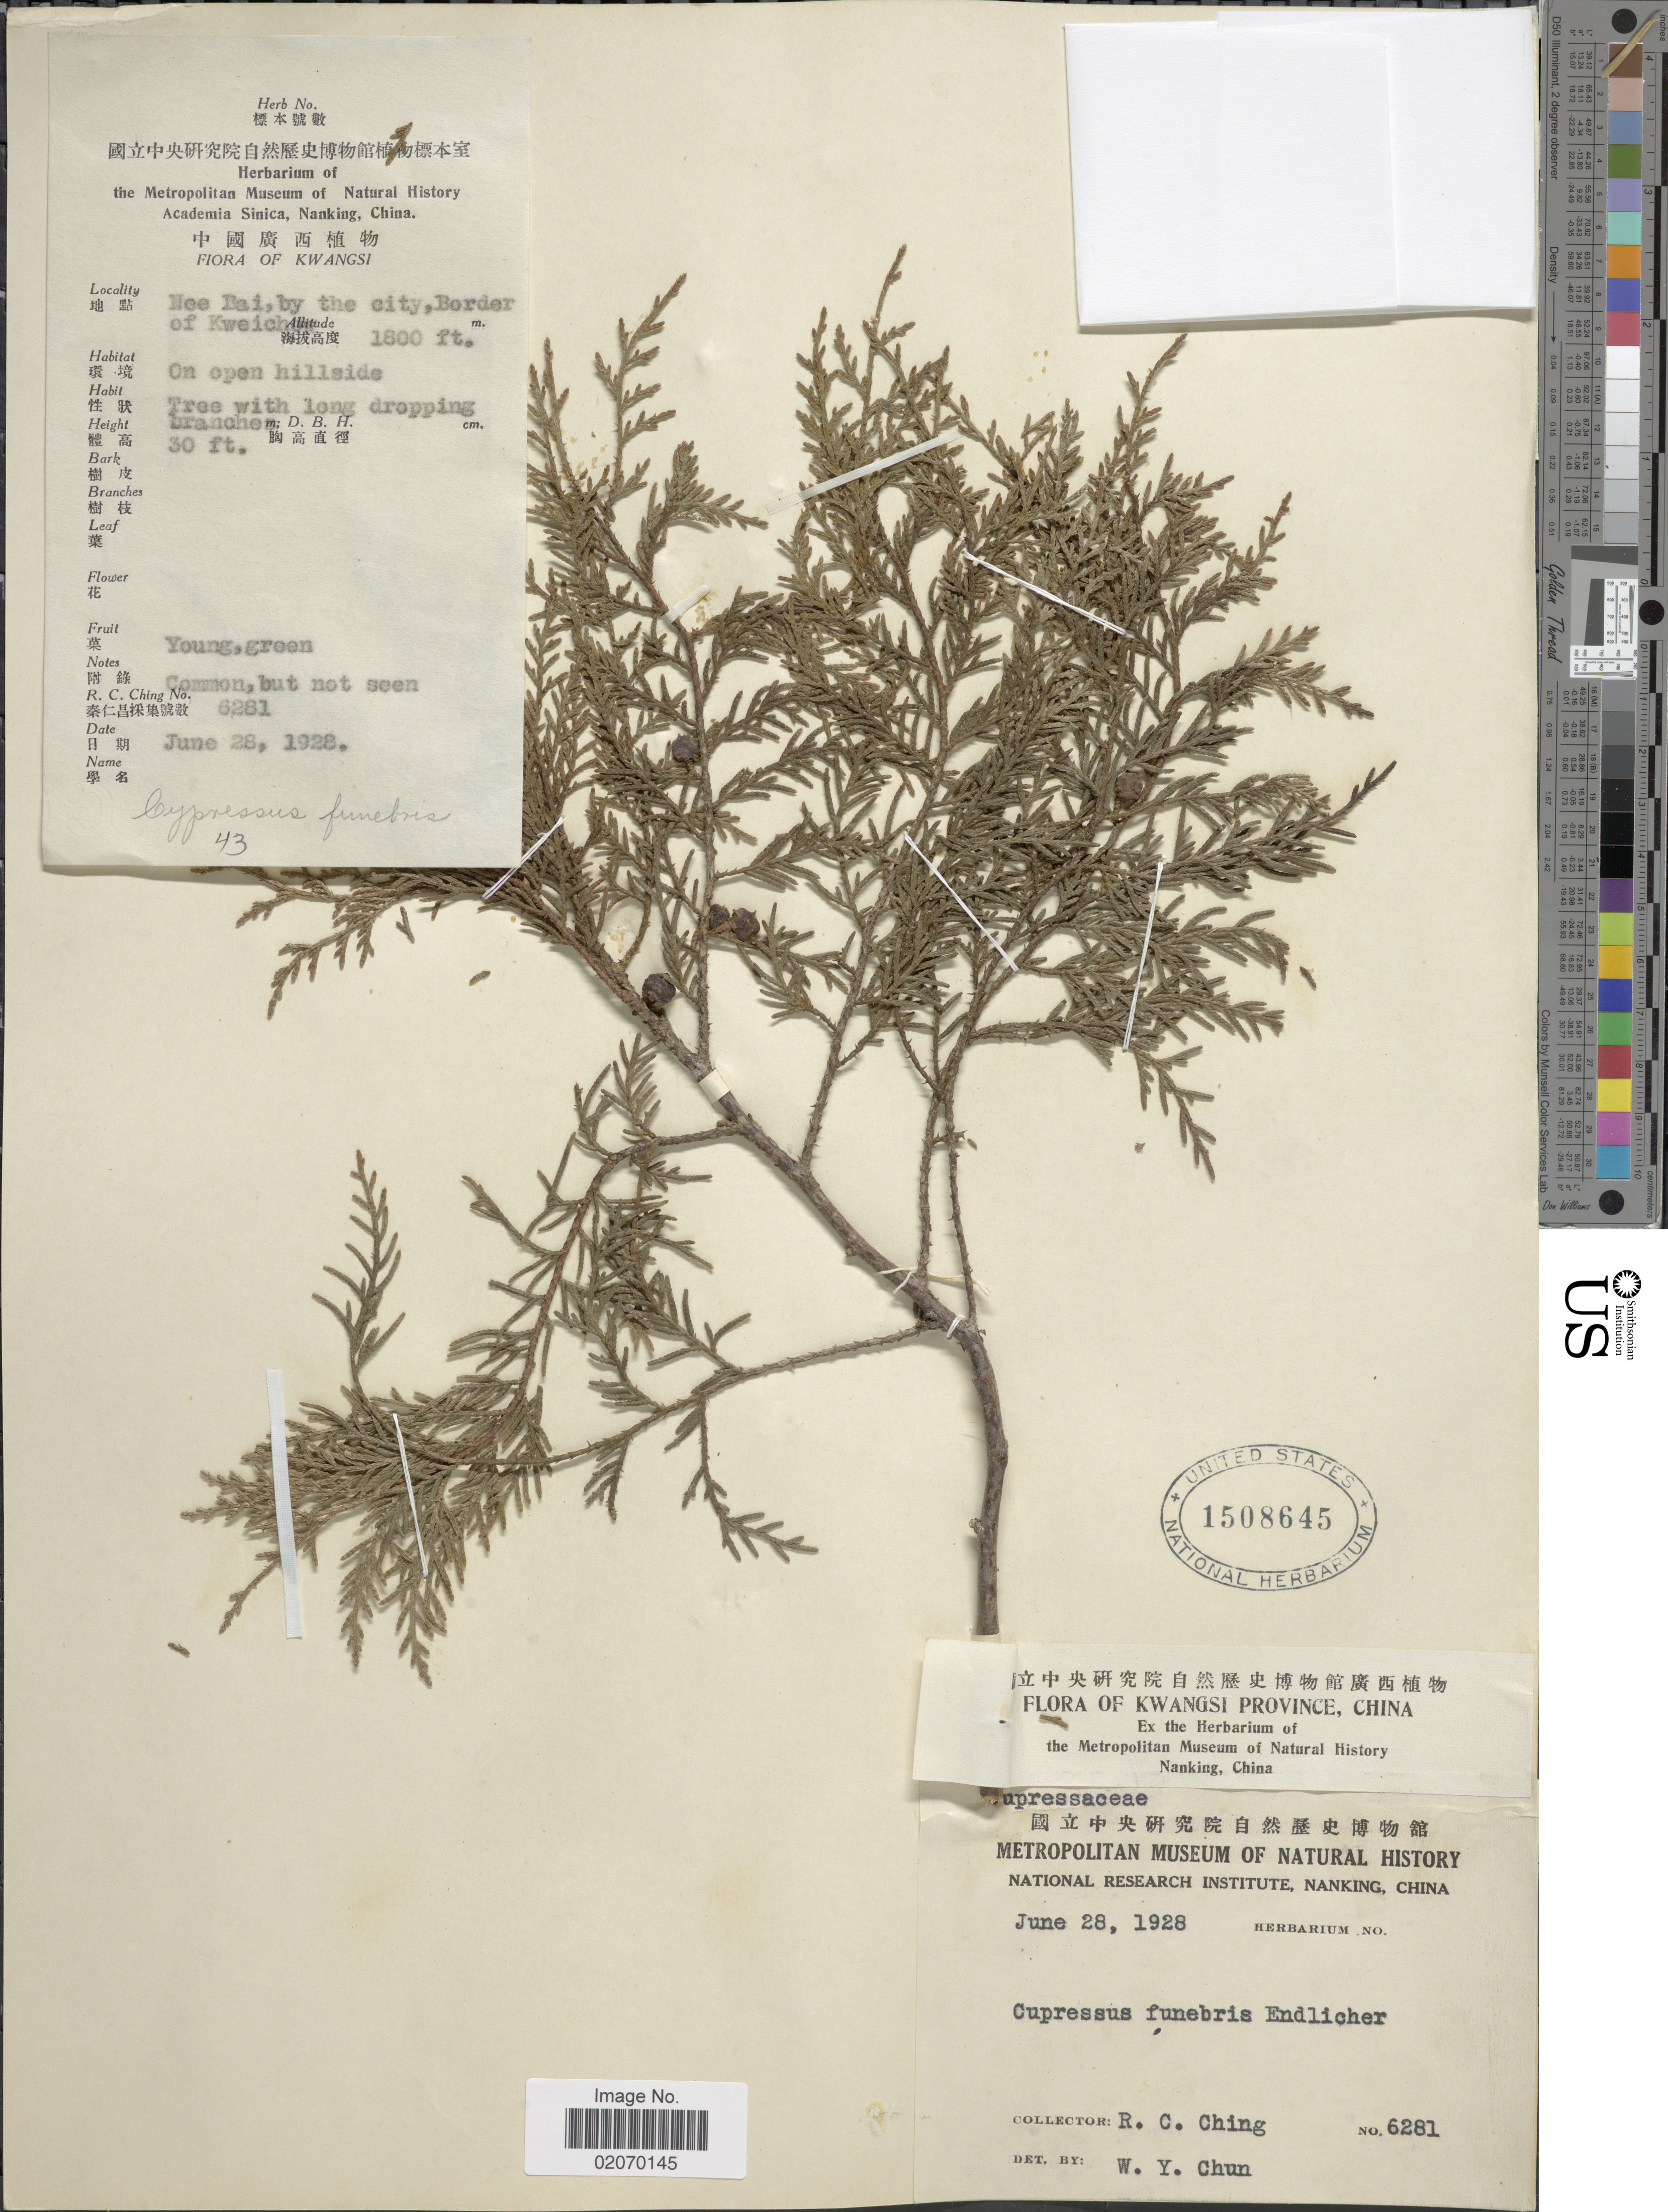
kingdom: Plantae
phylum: Tracheophyta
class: Pinopsida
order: Pinales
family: Cupressaceae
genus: Cupressus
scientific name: Cupressus funebris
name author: Endl.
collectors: R. C. Ching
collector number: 6281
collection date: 1928-06-28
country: China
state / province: Guangxi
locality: Kwangsi Province, Nee Bai, by the city, border of Kweichow.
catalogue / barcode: US 1508645